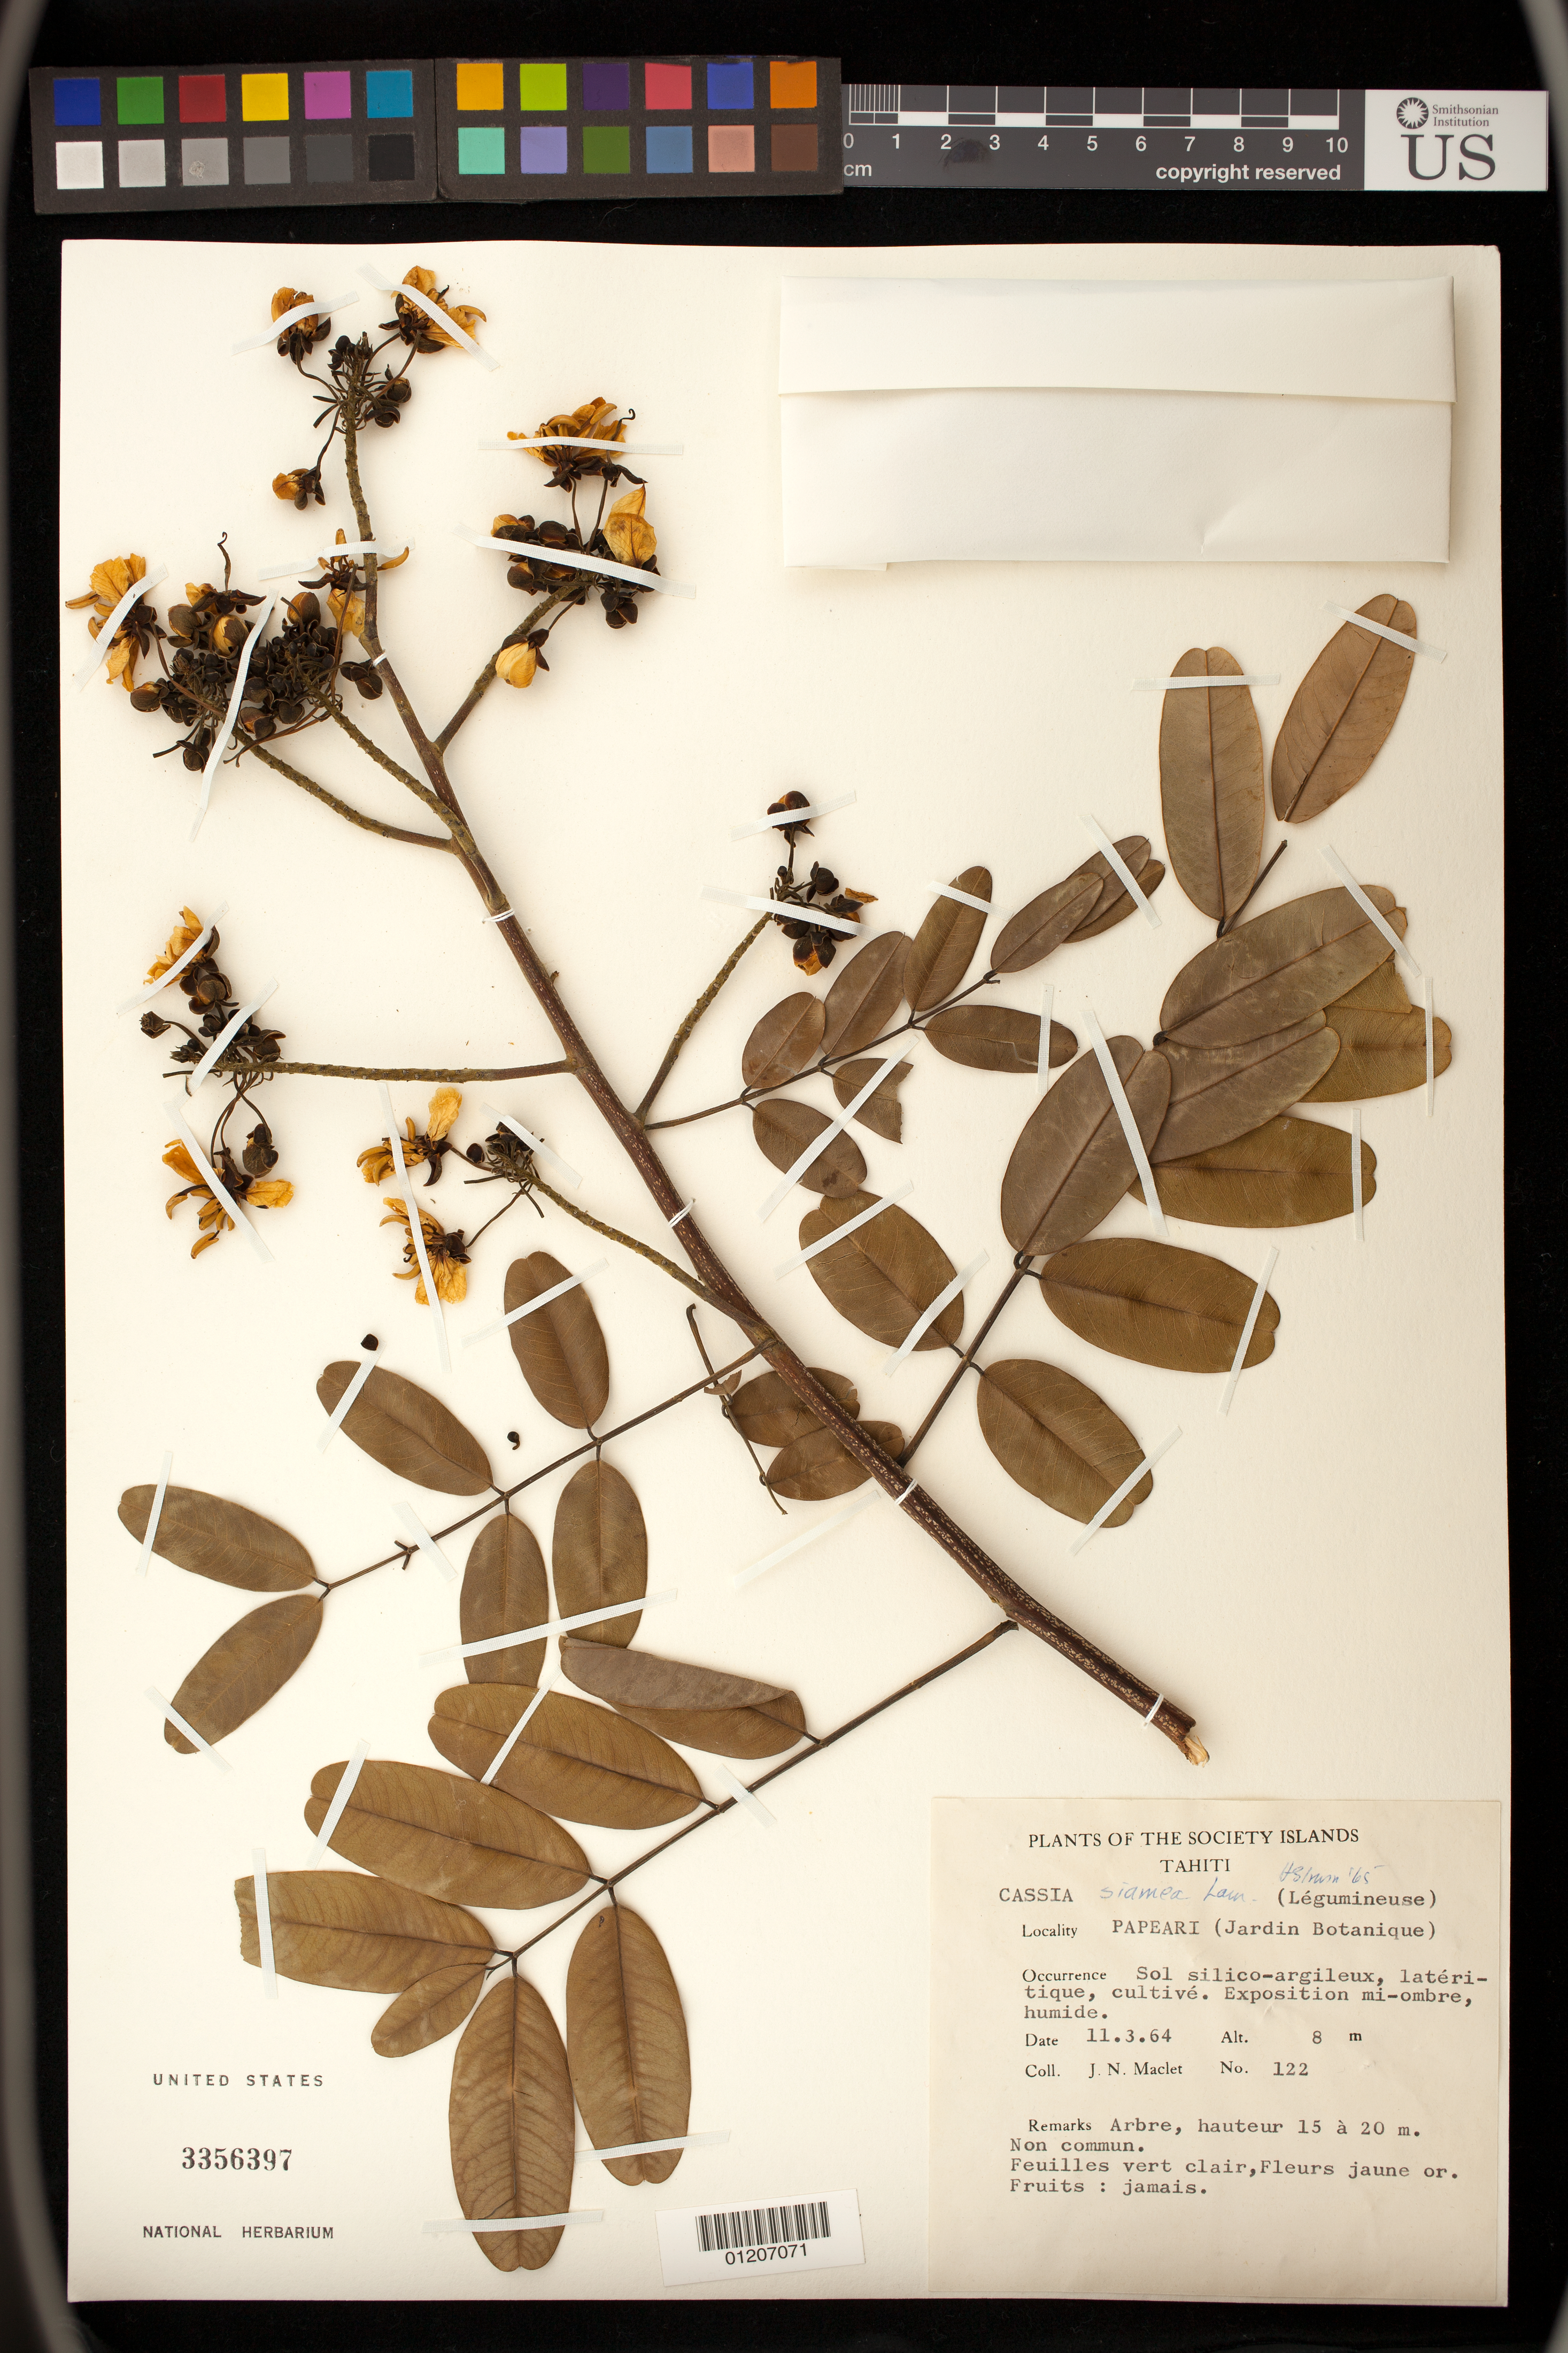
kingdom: Plantae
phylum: Tracheophyta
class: Magnoliopsida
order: Fabales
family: Fabaceae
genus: Senna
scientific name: Senna siamea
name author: (Lam.) H.S. Irwin & Barneby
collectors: J. Maclet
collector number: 122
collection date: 1964-03-11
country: French Polynesia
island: Tahiti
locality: Papeari (Jardin Botanique)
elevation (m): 8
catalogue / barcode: US 3356397